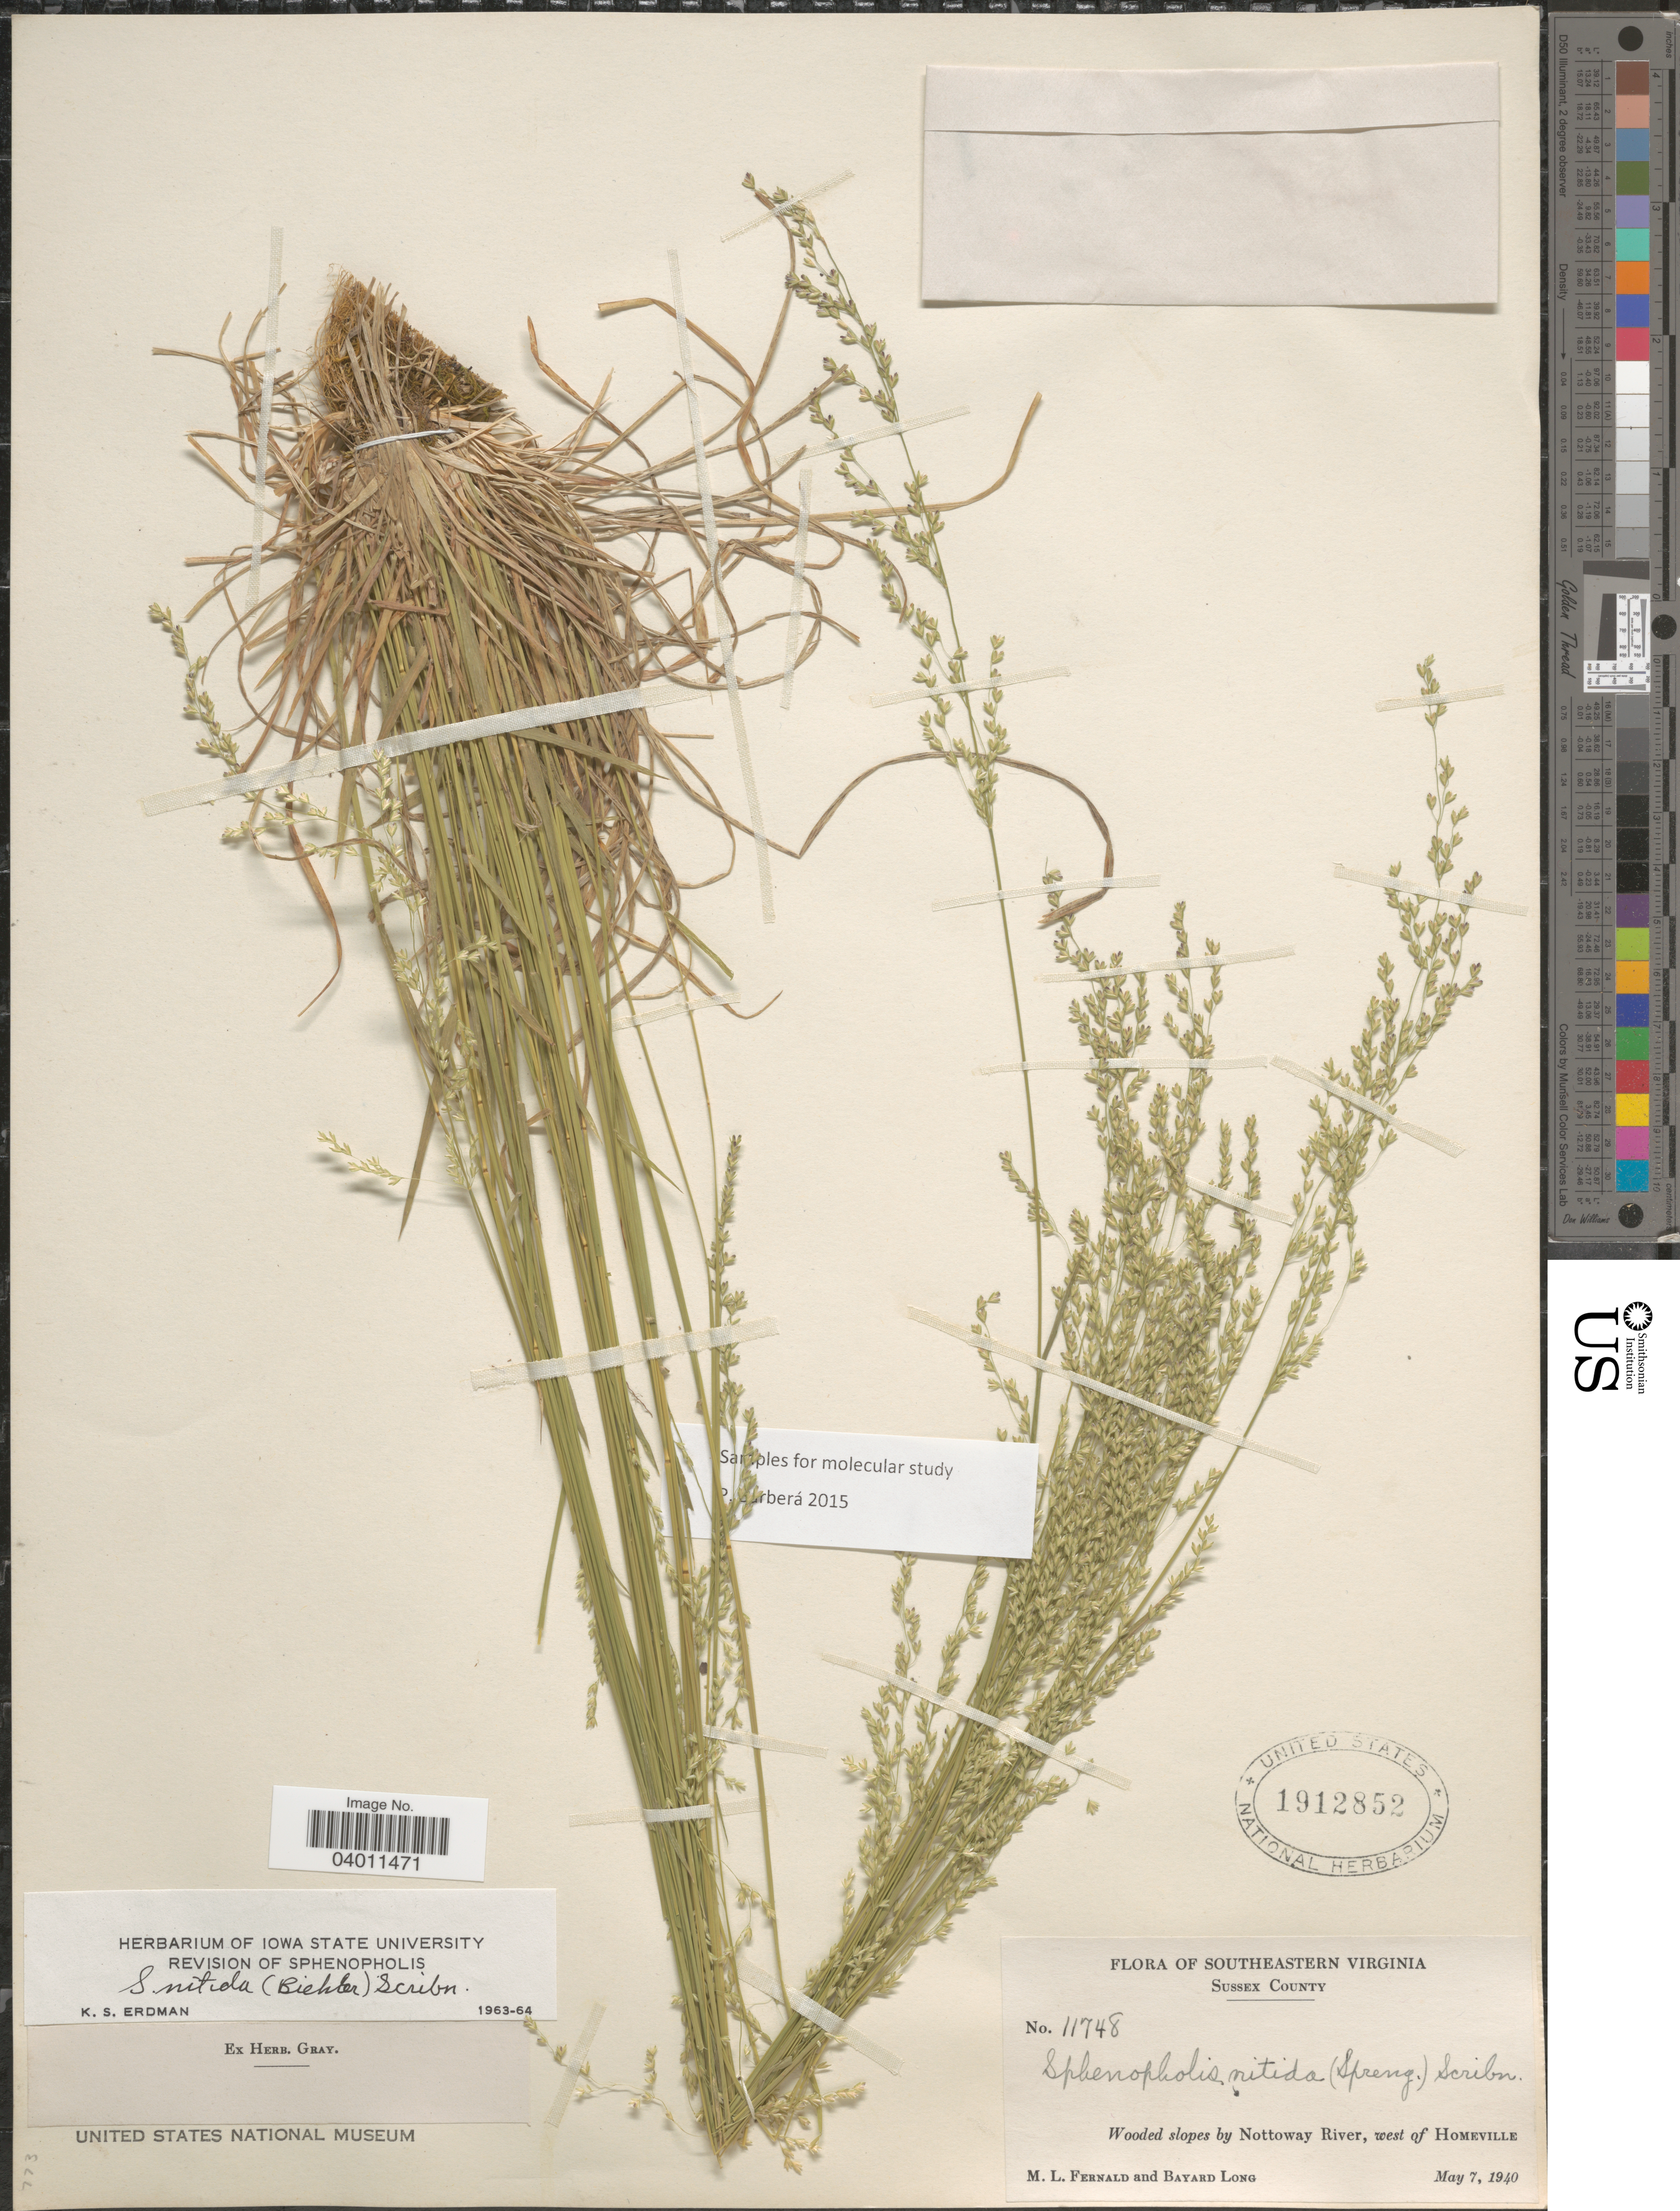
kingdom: Plantae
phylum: Tracheophyta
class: Liliopsida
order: Poales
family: Poaceae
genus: Sphenopholis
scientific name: Sphenopholis nitida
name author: (Biehler) Scribn.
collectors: M. L. Fernald & B. Long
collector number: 11748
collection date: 1940-05-07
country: United States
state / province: Virginia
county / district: Sussex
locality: Southeastern Virginia. Sussex County. Wooded slopes by Nottoway River, west of Homeville.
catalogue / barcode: US 1912852